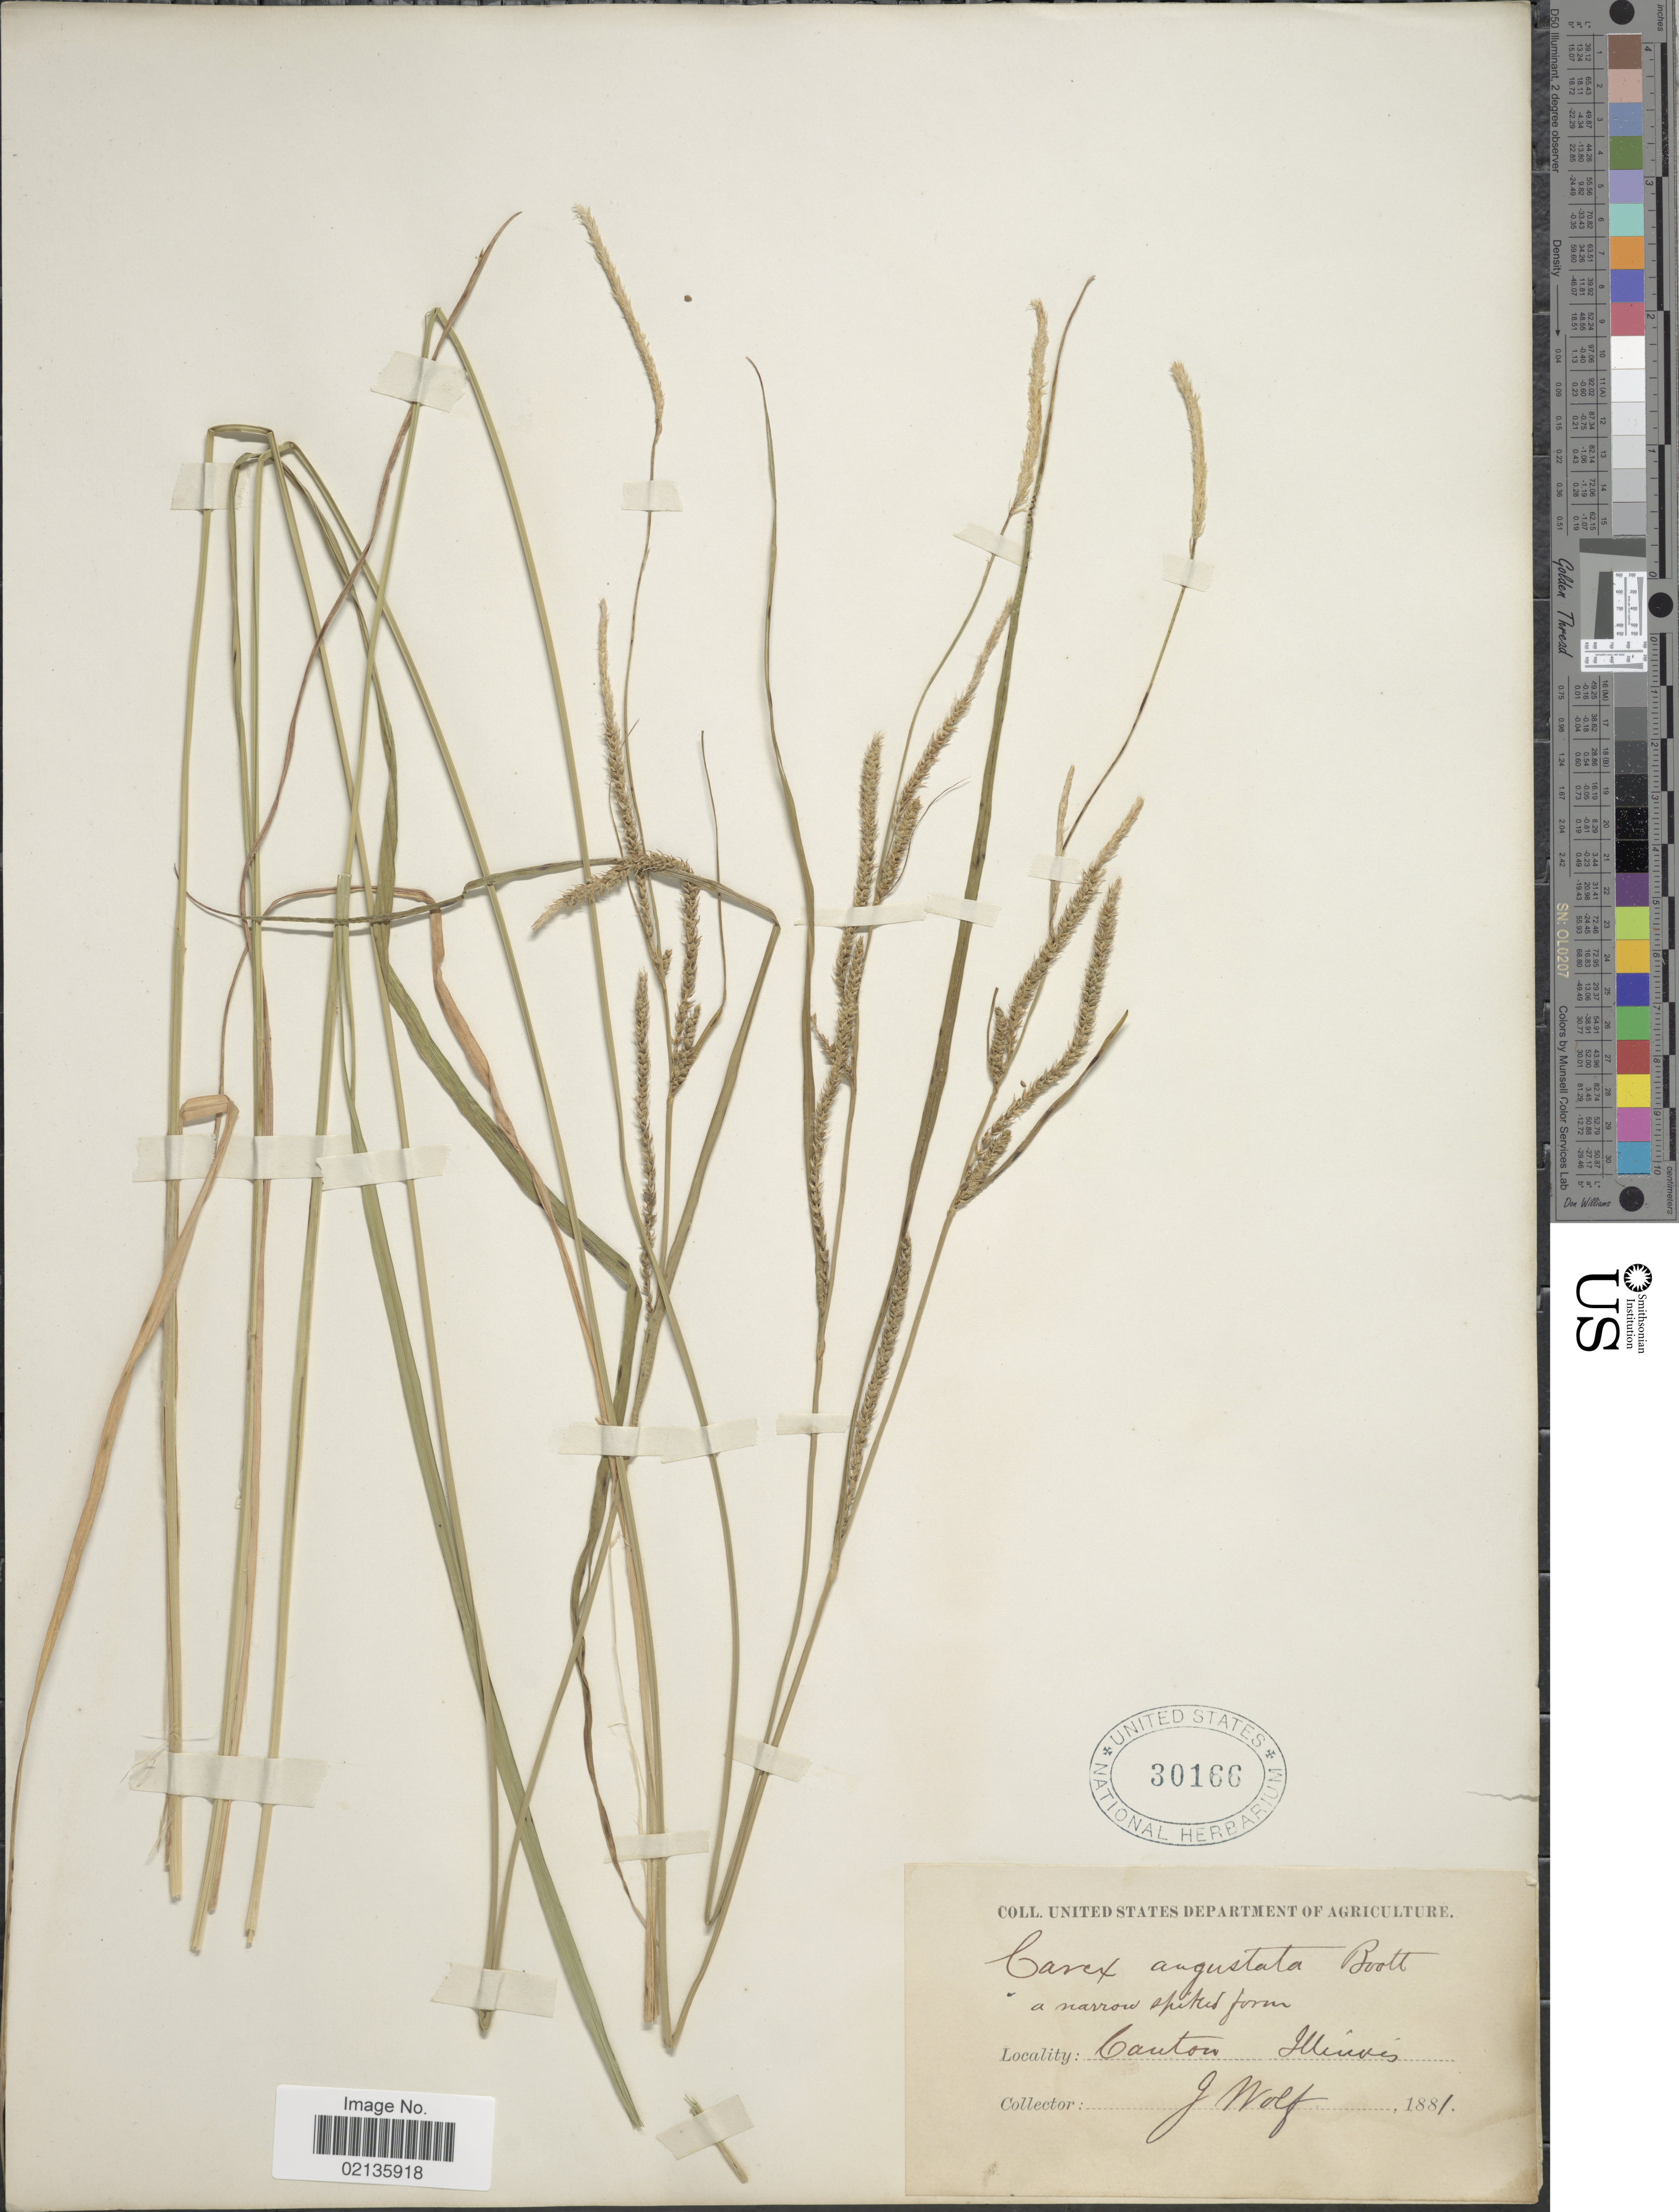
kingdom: Plantae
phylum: Tracheophyta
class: Liliopsida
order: Poales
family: Cyperaceae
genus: Carex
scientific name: Carex stricta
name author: Lam.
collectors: J. Wolf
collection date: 1881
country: United States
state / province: Illinois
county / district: Fulton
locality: Canton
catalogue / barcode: US 30166